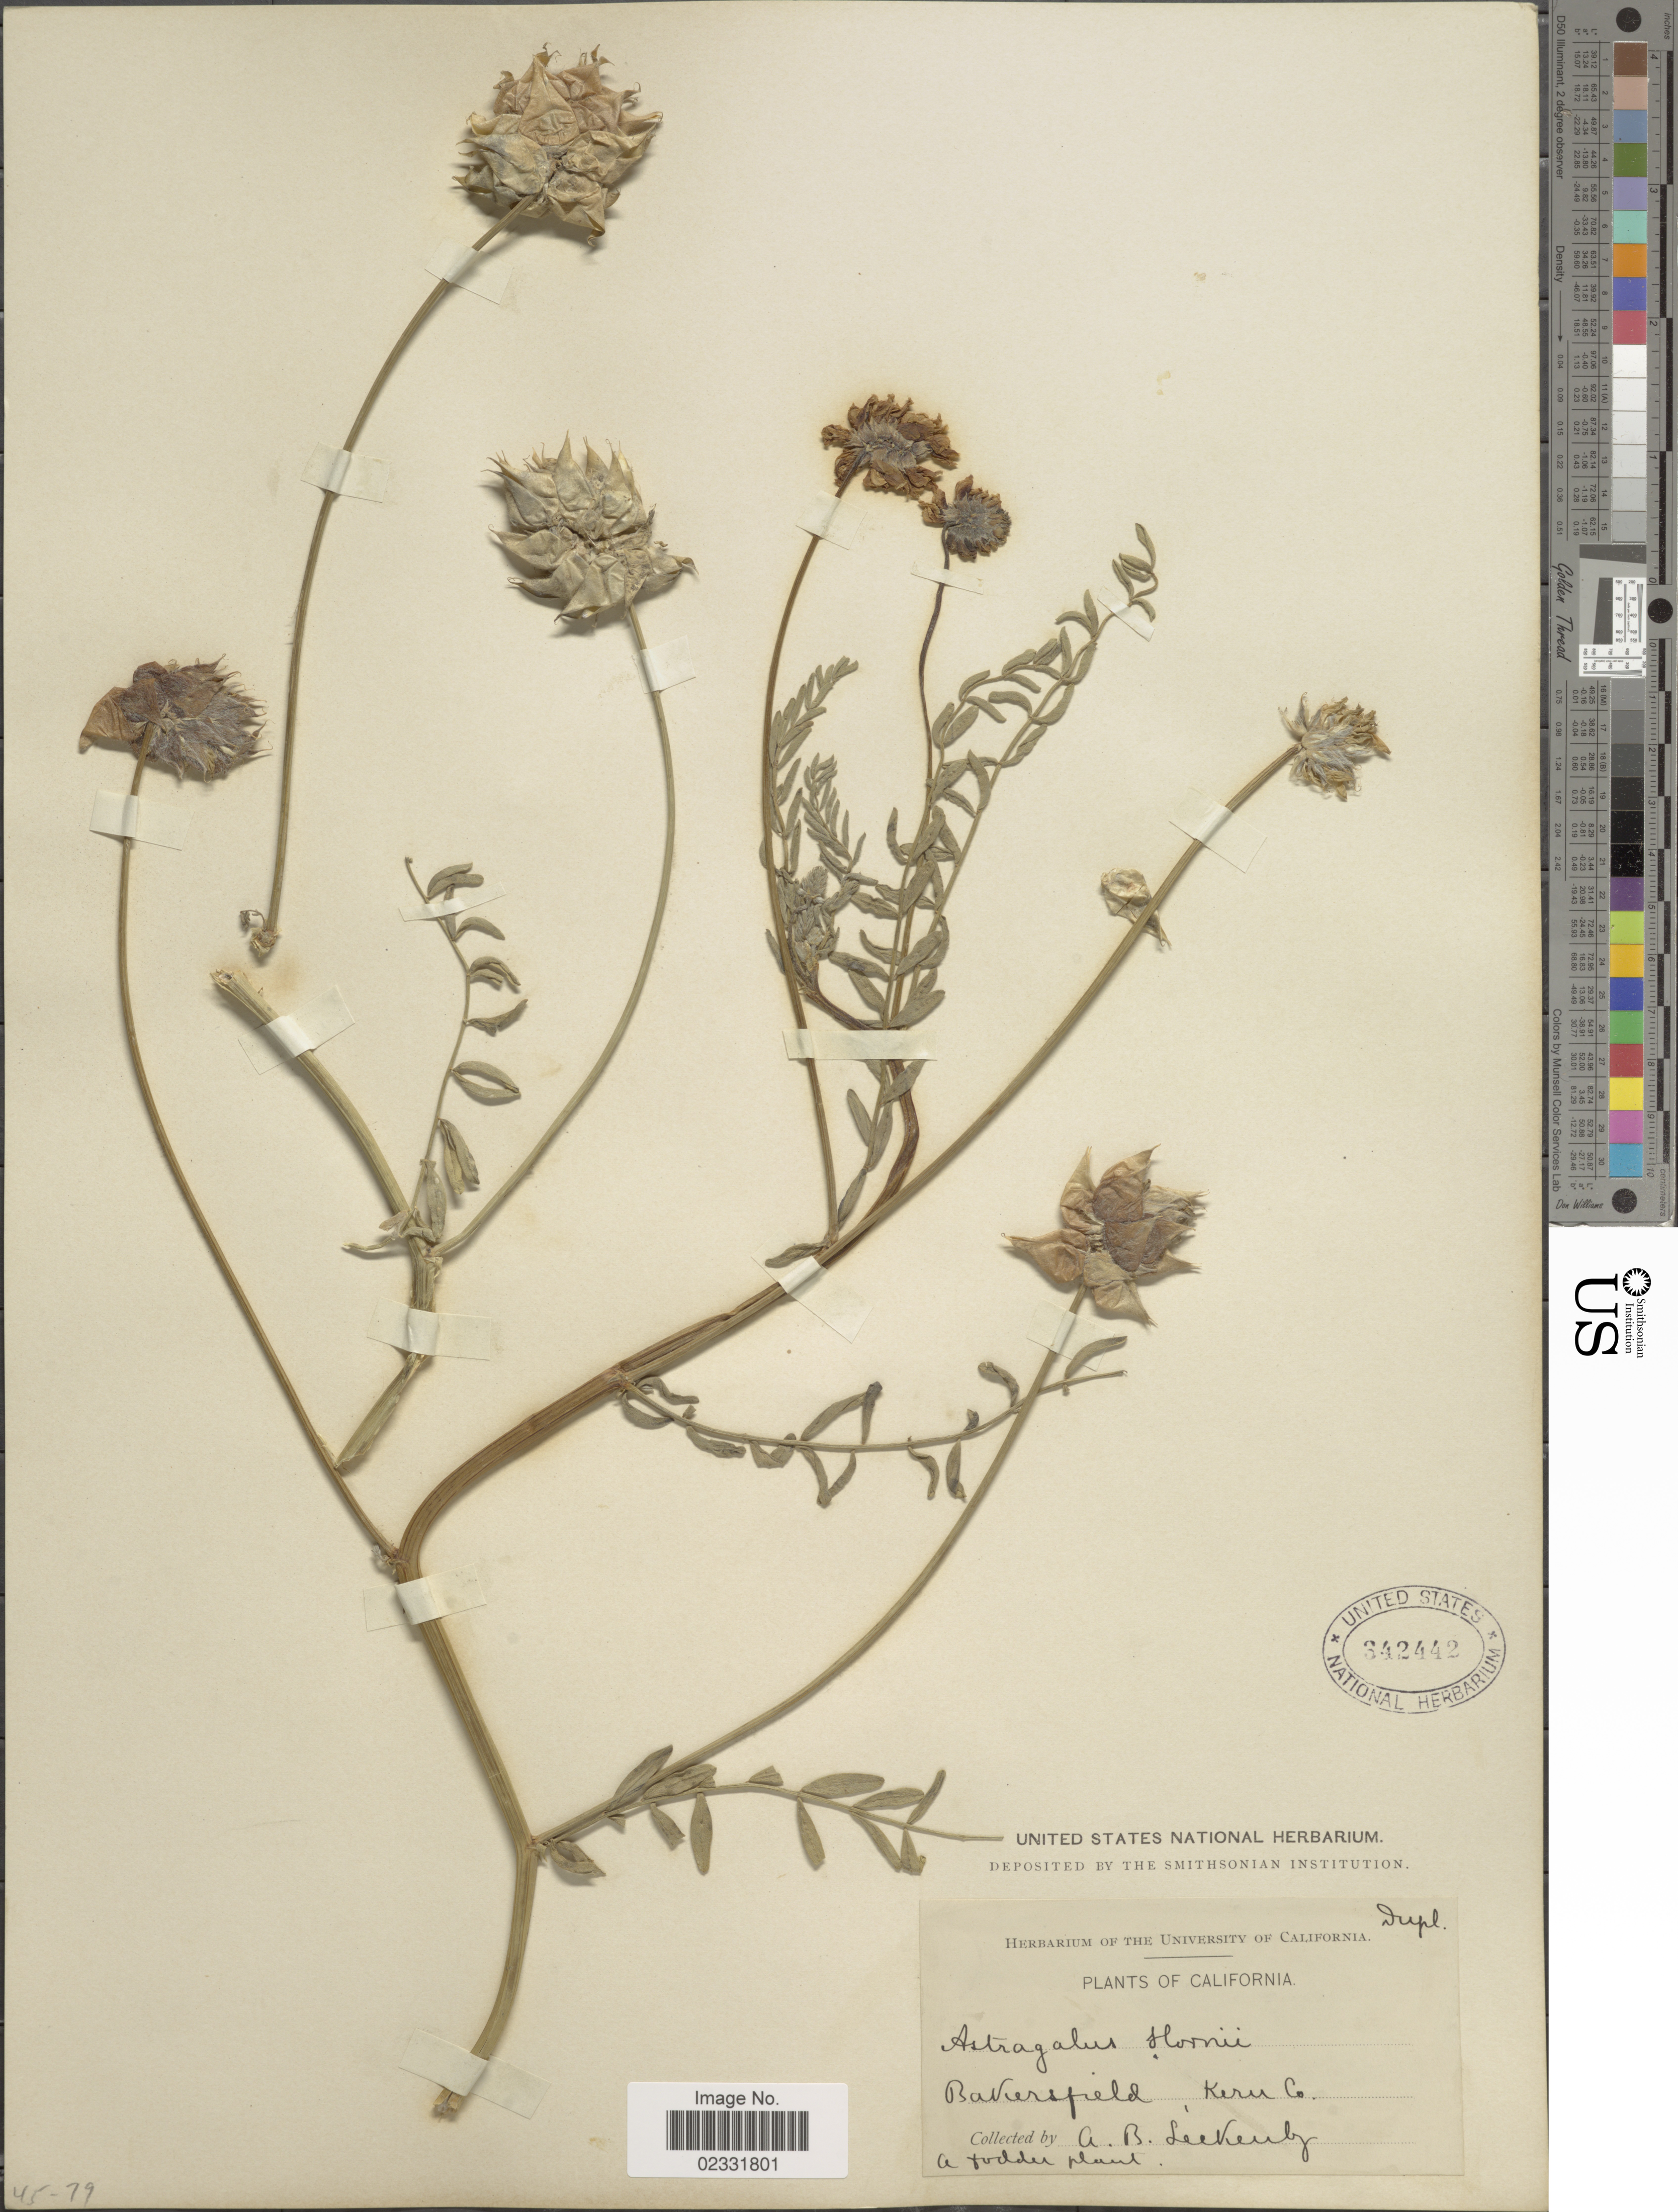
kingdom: Plantae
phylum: Tracheophyta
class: Magnoliopsida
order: Fabales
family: Fabaceae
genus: Astragalus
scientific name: Astragalus hornii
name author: A. Gray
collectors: A. Leekenby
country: United States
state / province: California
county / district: Kern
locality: Bakersfield, Kern Co.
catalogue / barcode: US 342442